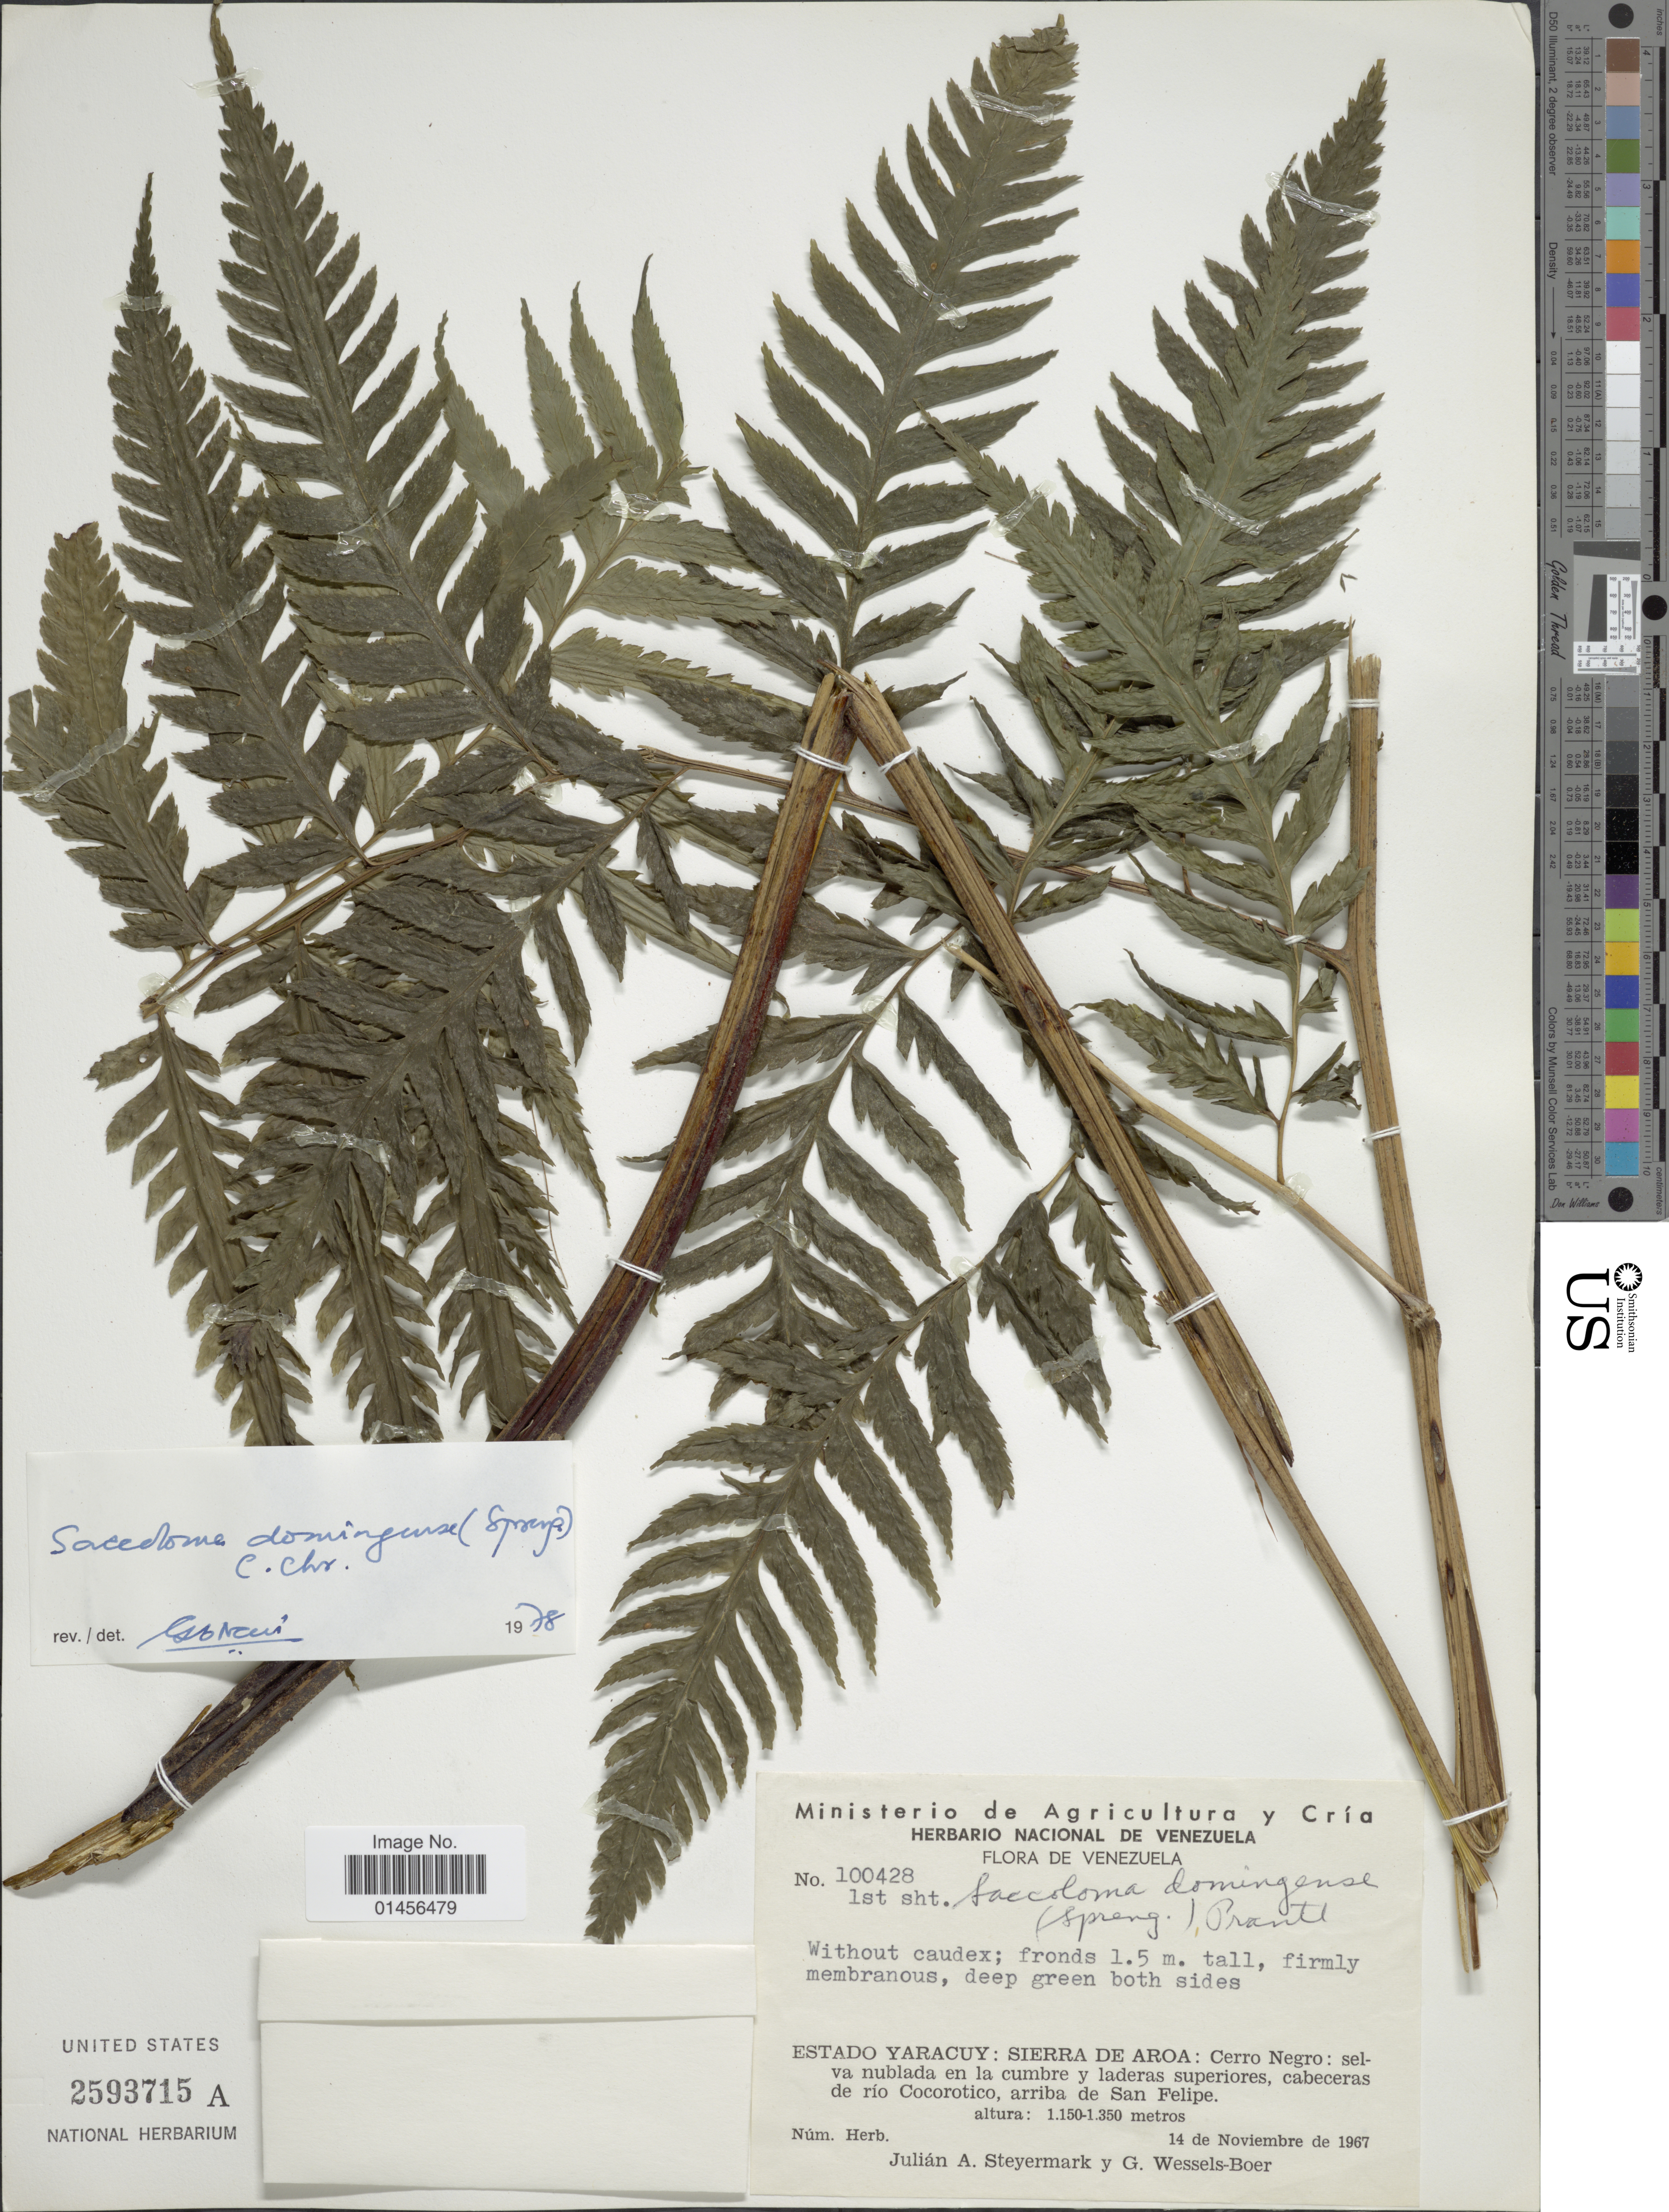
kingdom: Plantae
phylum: Tracheophyta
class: Polypodiopsida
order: Polypodiales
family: Saccolomataceae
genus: Saccoloma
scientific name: Saccoloma domingense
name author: (Spreng.) C. Chr.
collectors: J. Steyermark & J. G. Wessels Boer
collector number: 100428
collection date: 1967-11-14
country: Venezuela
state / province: Yaracuy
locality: Sierra de Aroa: Cerro Negro: selva nublada en la cumbre y laderas superiores, cabeceras de río Cocorotico, arriba de San Felipe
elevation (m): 1150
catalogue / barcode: US 2593715A